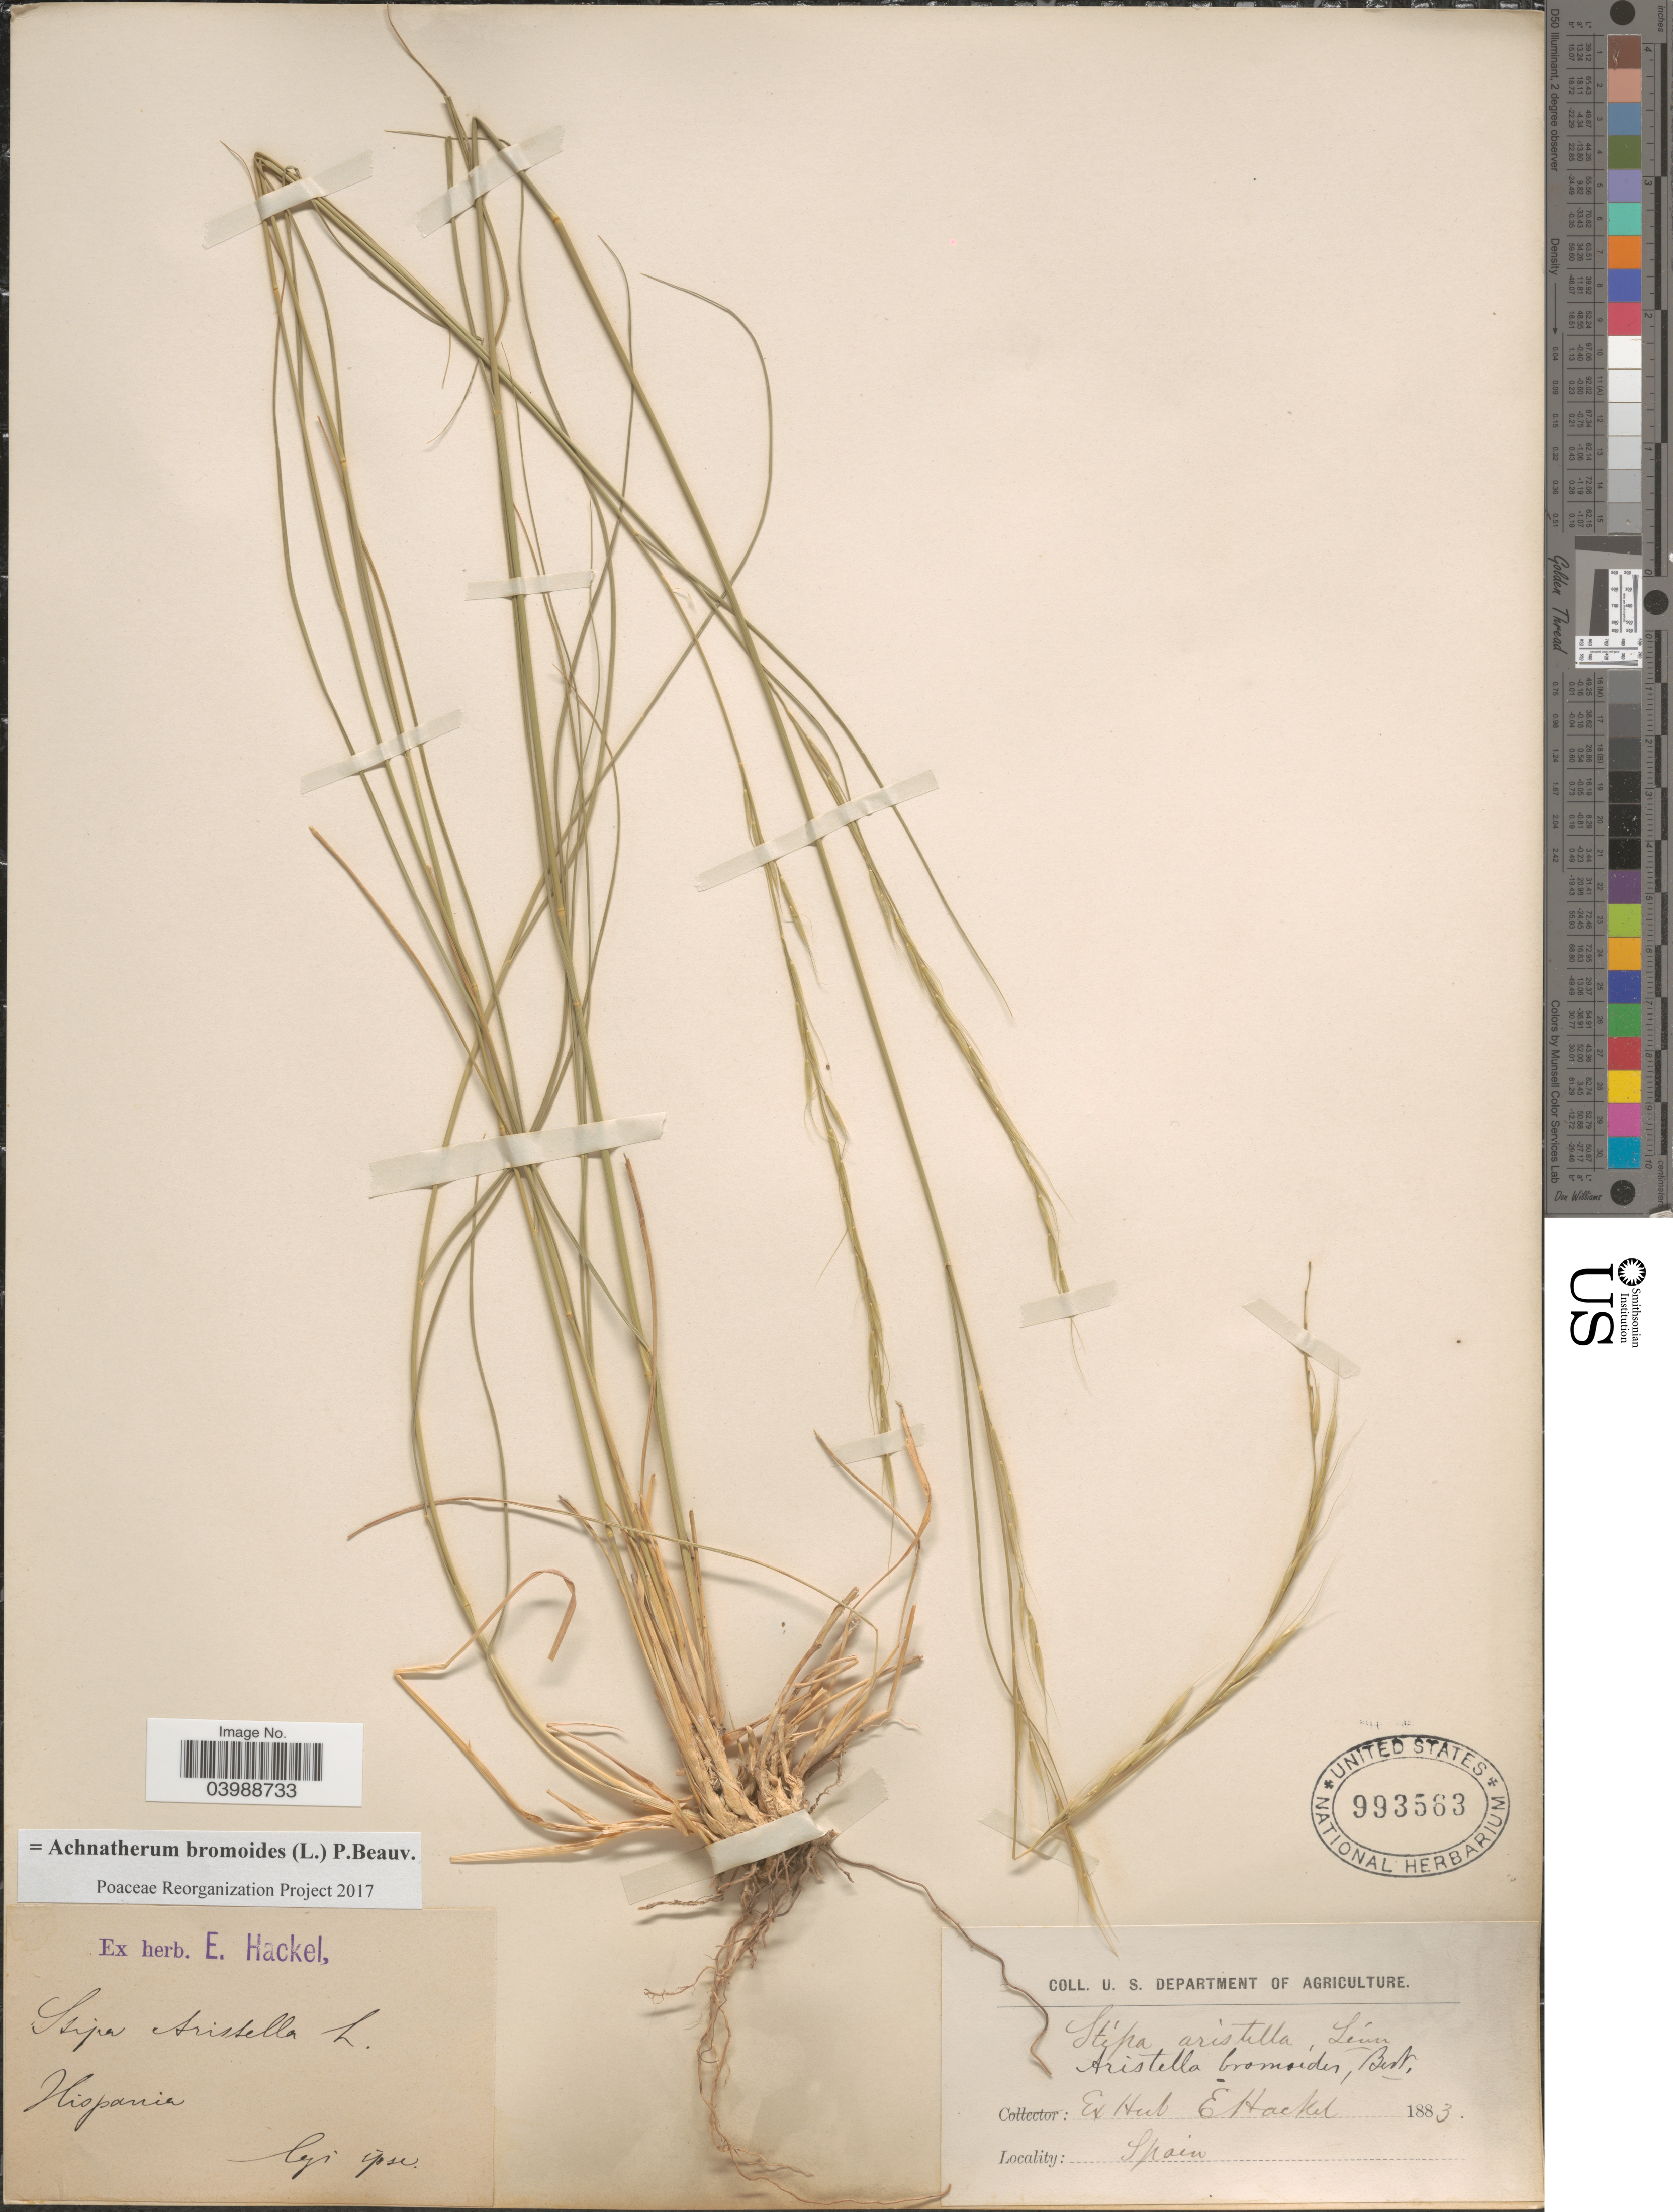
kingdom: Plantae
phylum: Tracheophyta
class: Liliopsida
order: Poales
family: Poaceae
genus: Achnatherum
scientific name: Achnatherum bromoides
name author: (L.) P. Beauv.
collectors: E. Hackel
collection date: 1883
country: Spain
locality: Hispania.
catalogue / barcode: US 993563